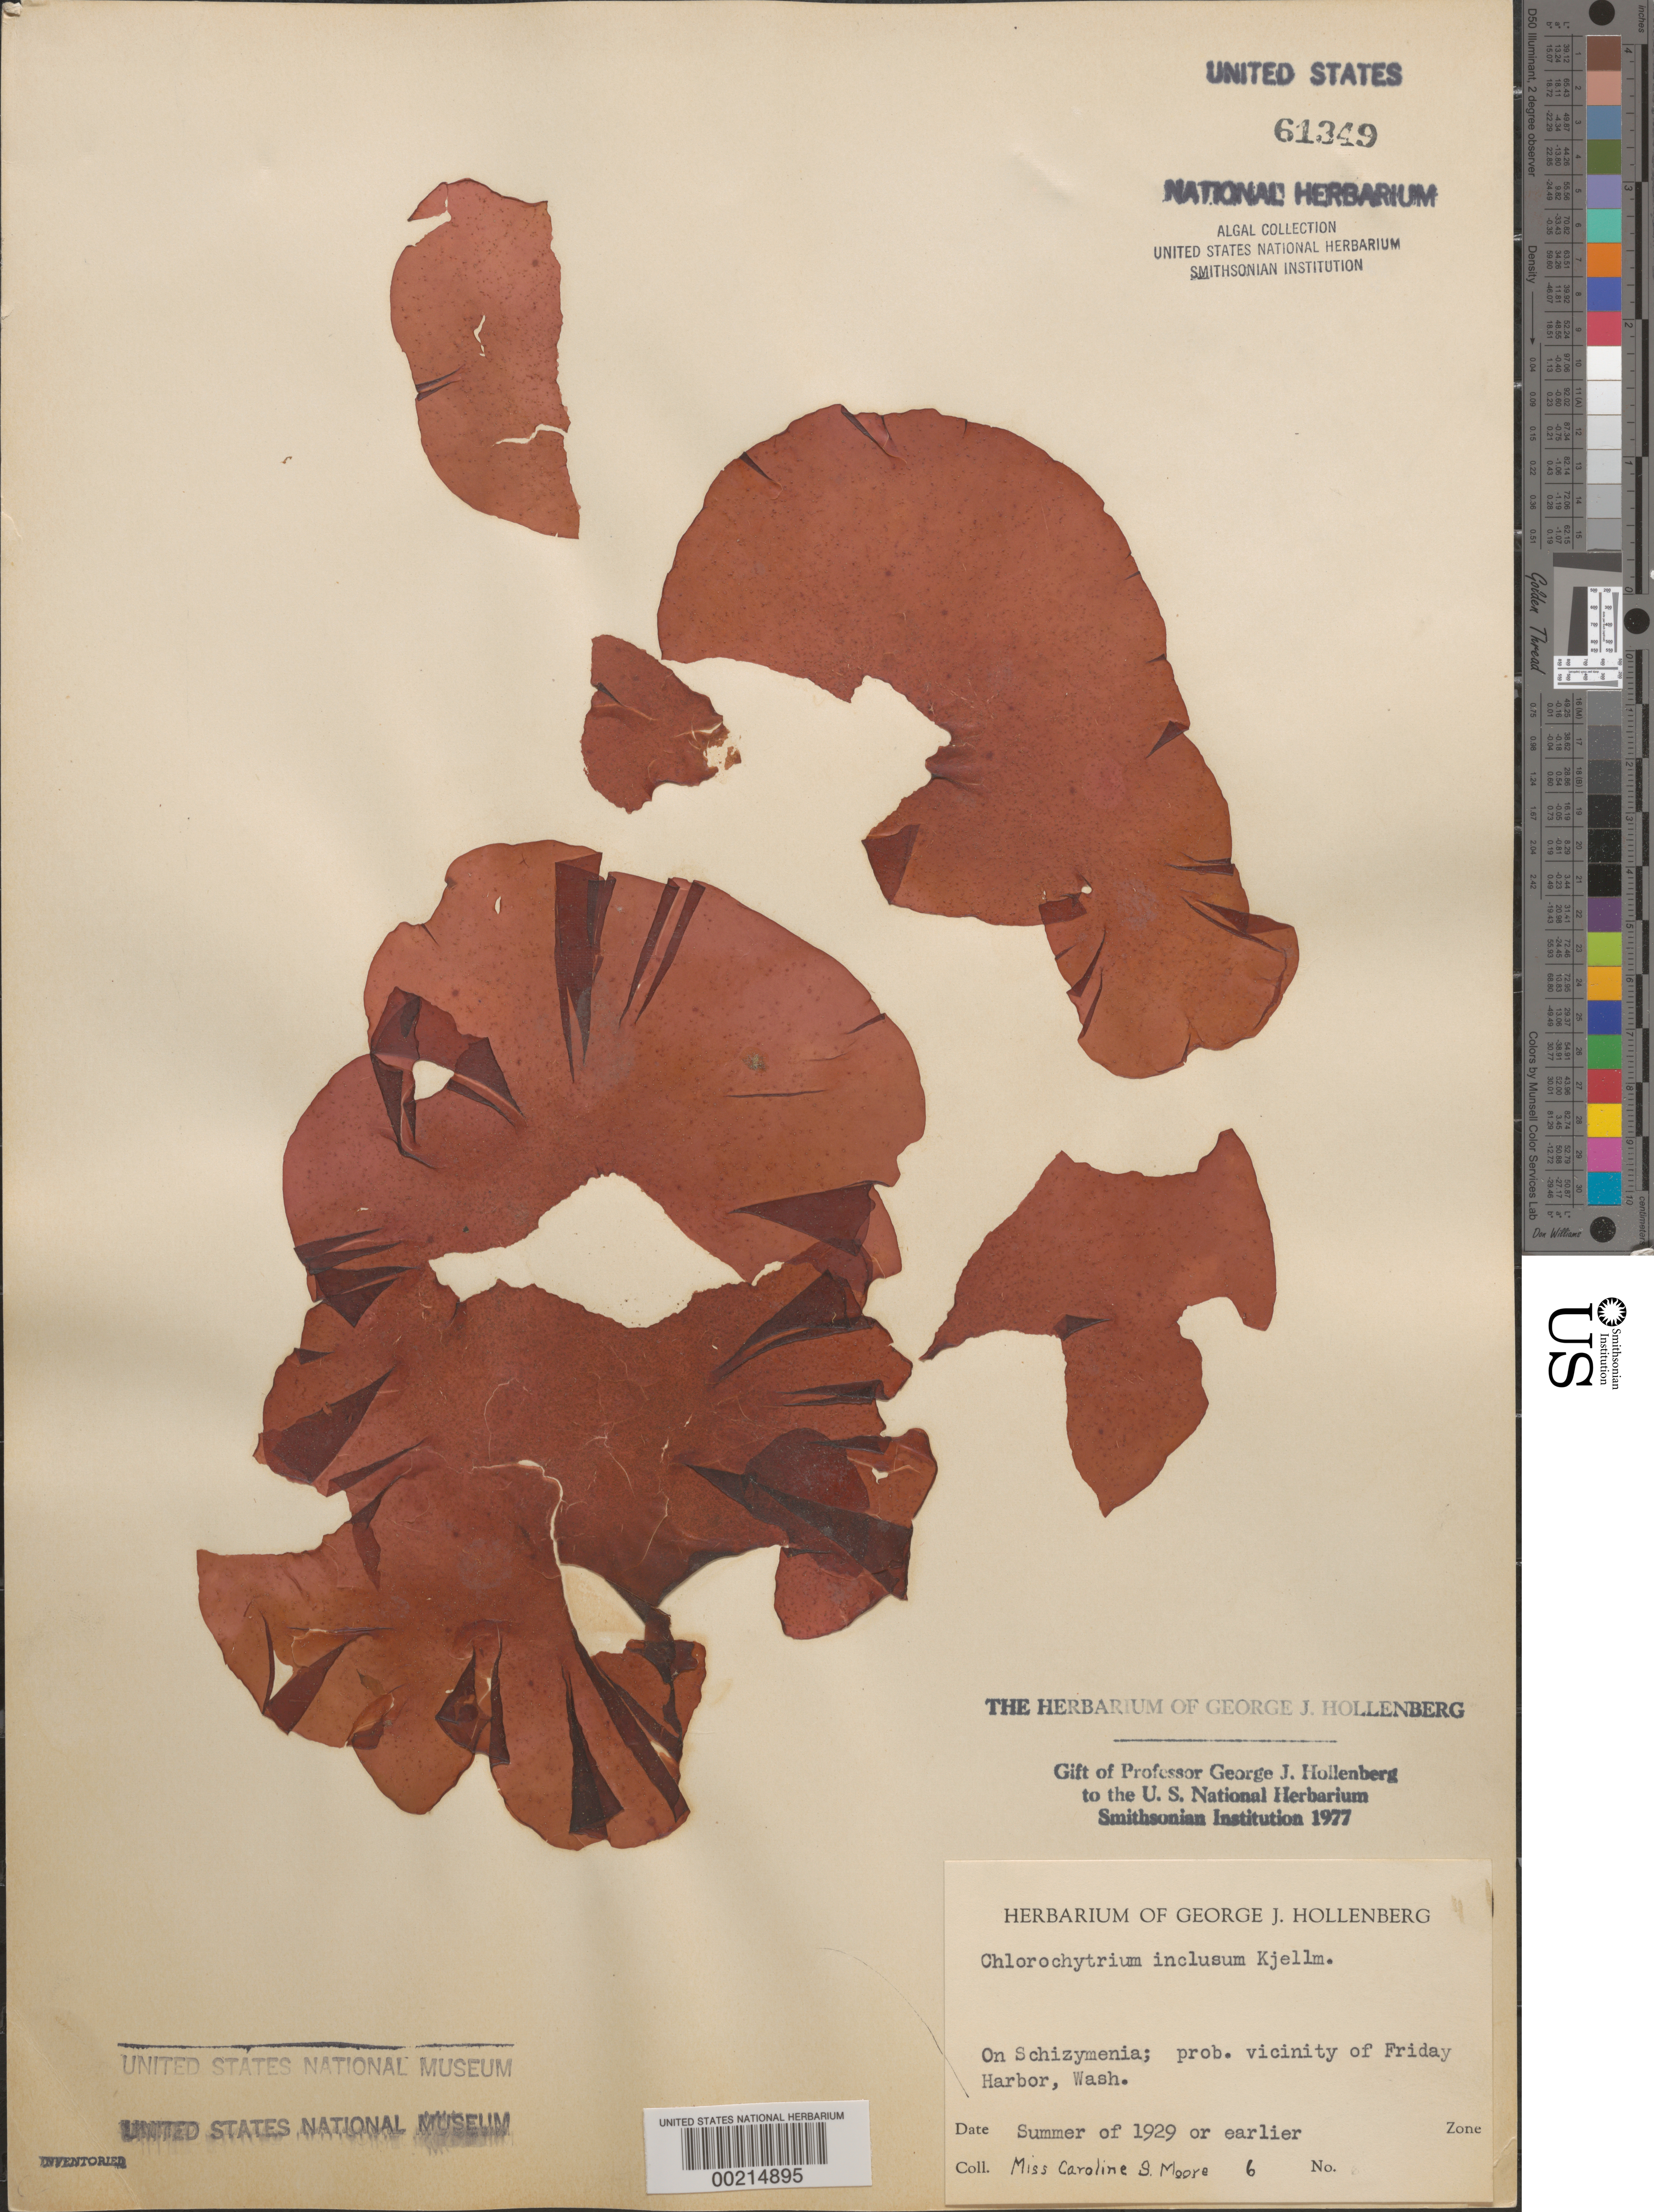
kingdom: Plantae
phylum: Chlorophyta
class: Ulvophyceae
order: Ulotrichales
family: Ulotrichaceae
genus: Spongomorpha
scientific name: Spongomorpha aeruginosa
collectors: C. Moore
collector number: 6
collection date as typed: Sum 1929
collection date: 1929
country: United States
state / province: Washington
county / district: San Juan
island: San Juan Island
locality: Probably Friday Harbor area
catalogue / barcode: US 61349